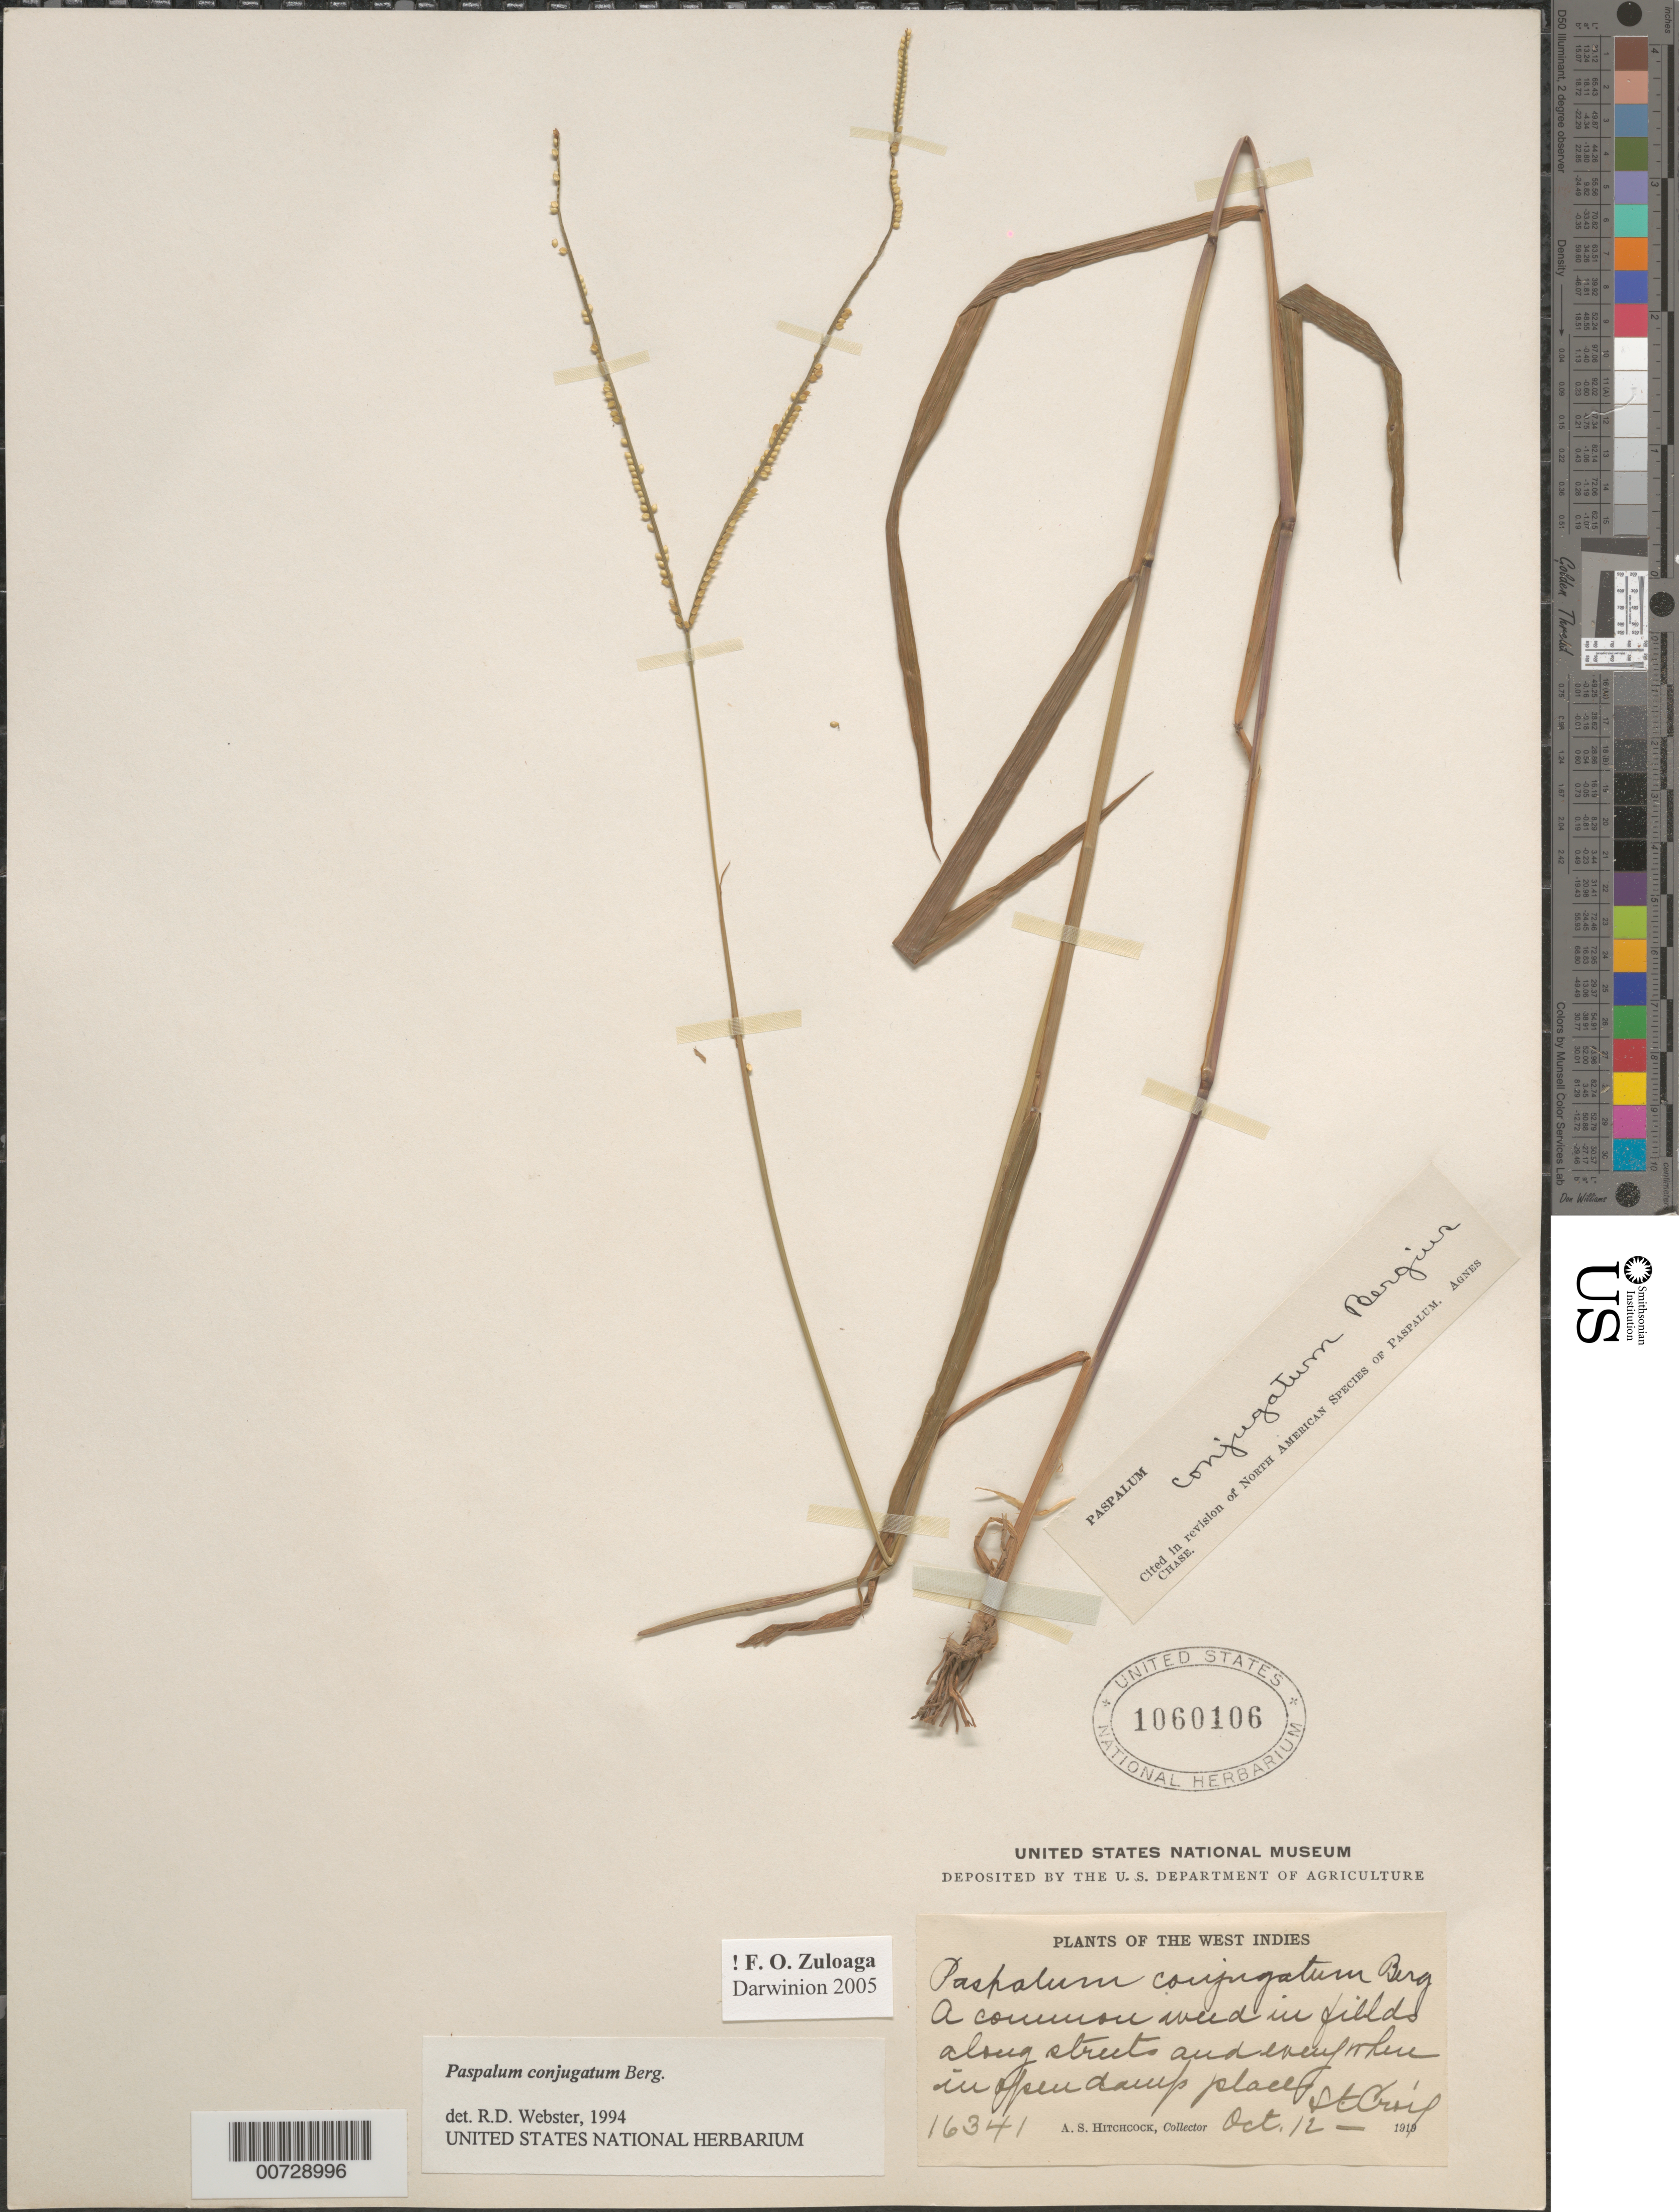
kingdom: Plantae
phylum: Tracheophyta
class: Liliopsida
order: Poales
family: Poaceae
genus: Paspalum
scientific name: Paspalum conjugatum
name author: P.J. Bergius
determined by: Webster, Robert D.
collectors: A. S. Hitchcock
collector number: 16341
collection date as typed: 12 Oct 1919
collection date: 1919-10-12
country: U.S. Virgin Islands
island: St. Croix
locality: St. Croix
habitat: In fields along streets and everywhere in open damp places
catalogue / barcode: US 1060106